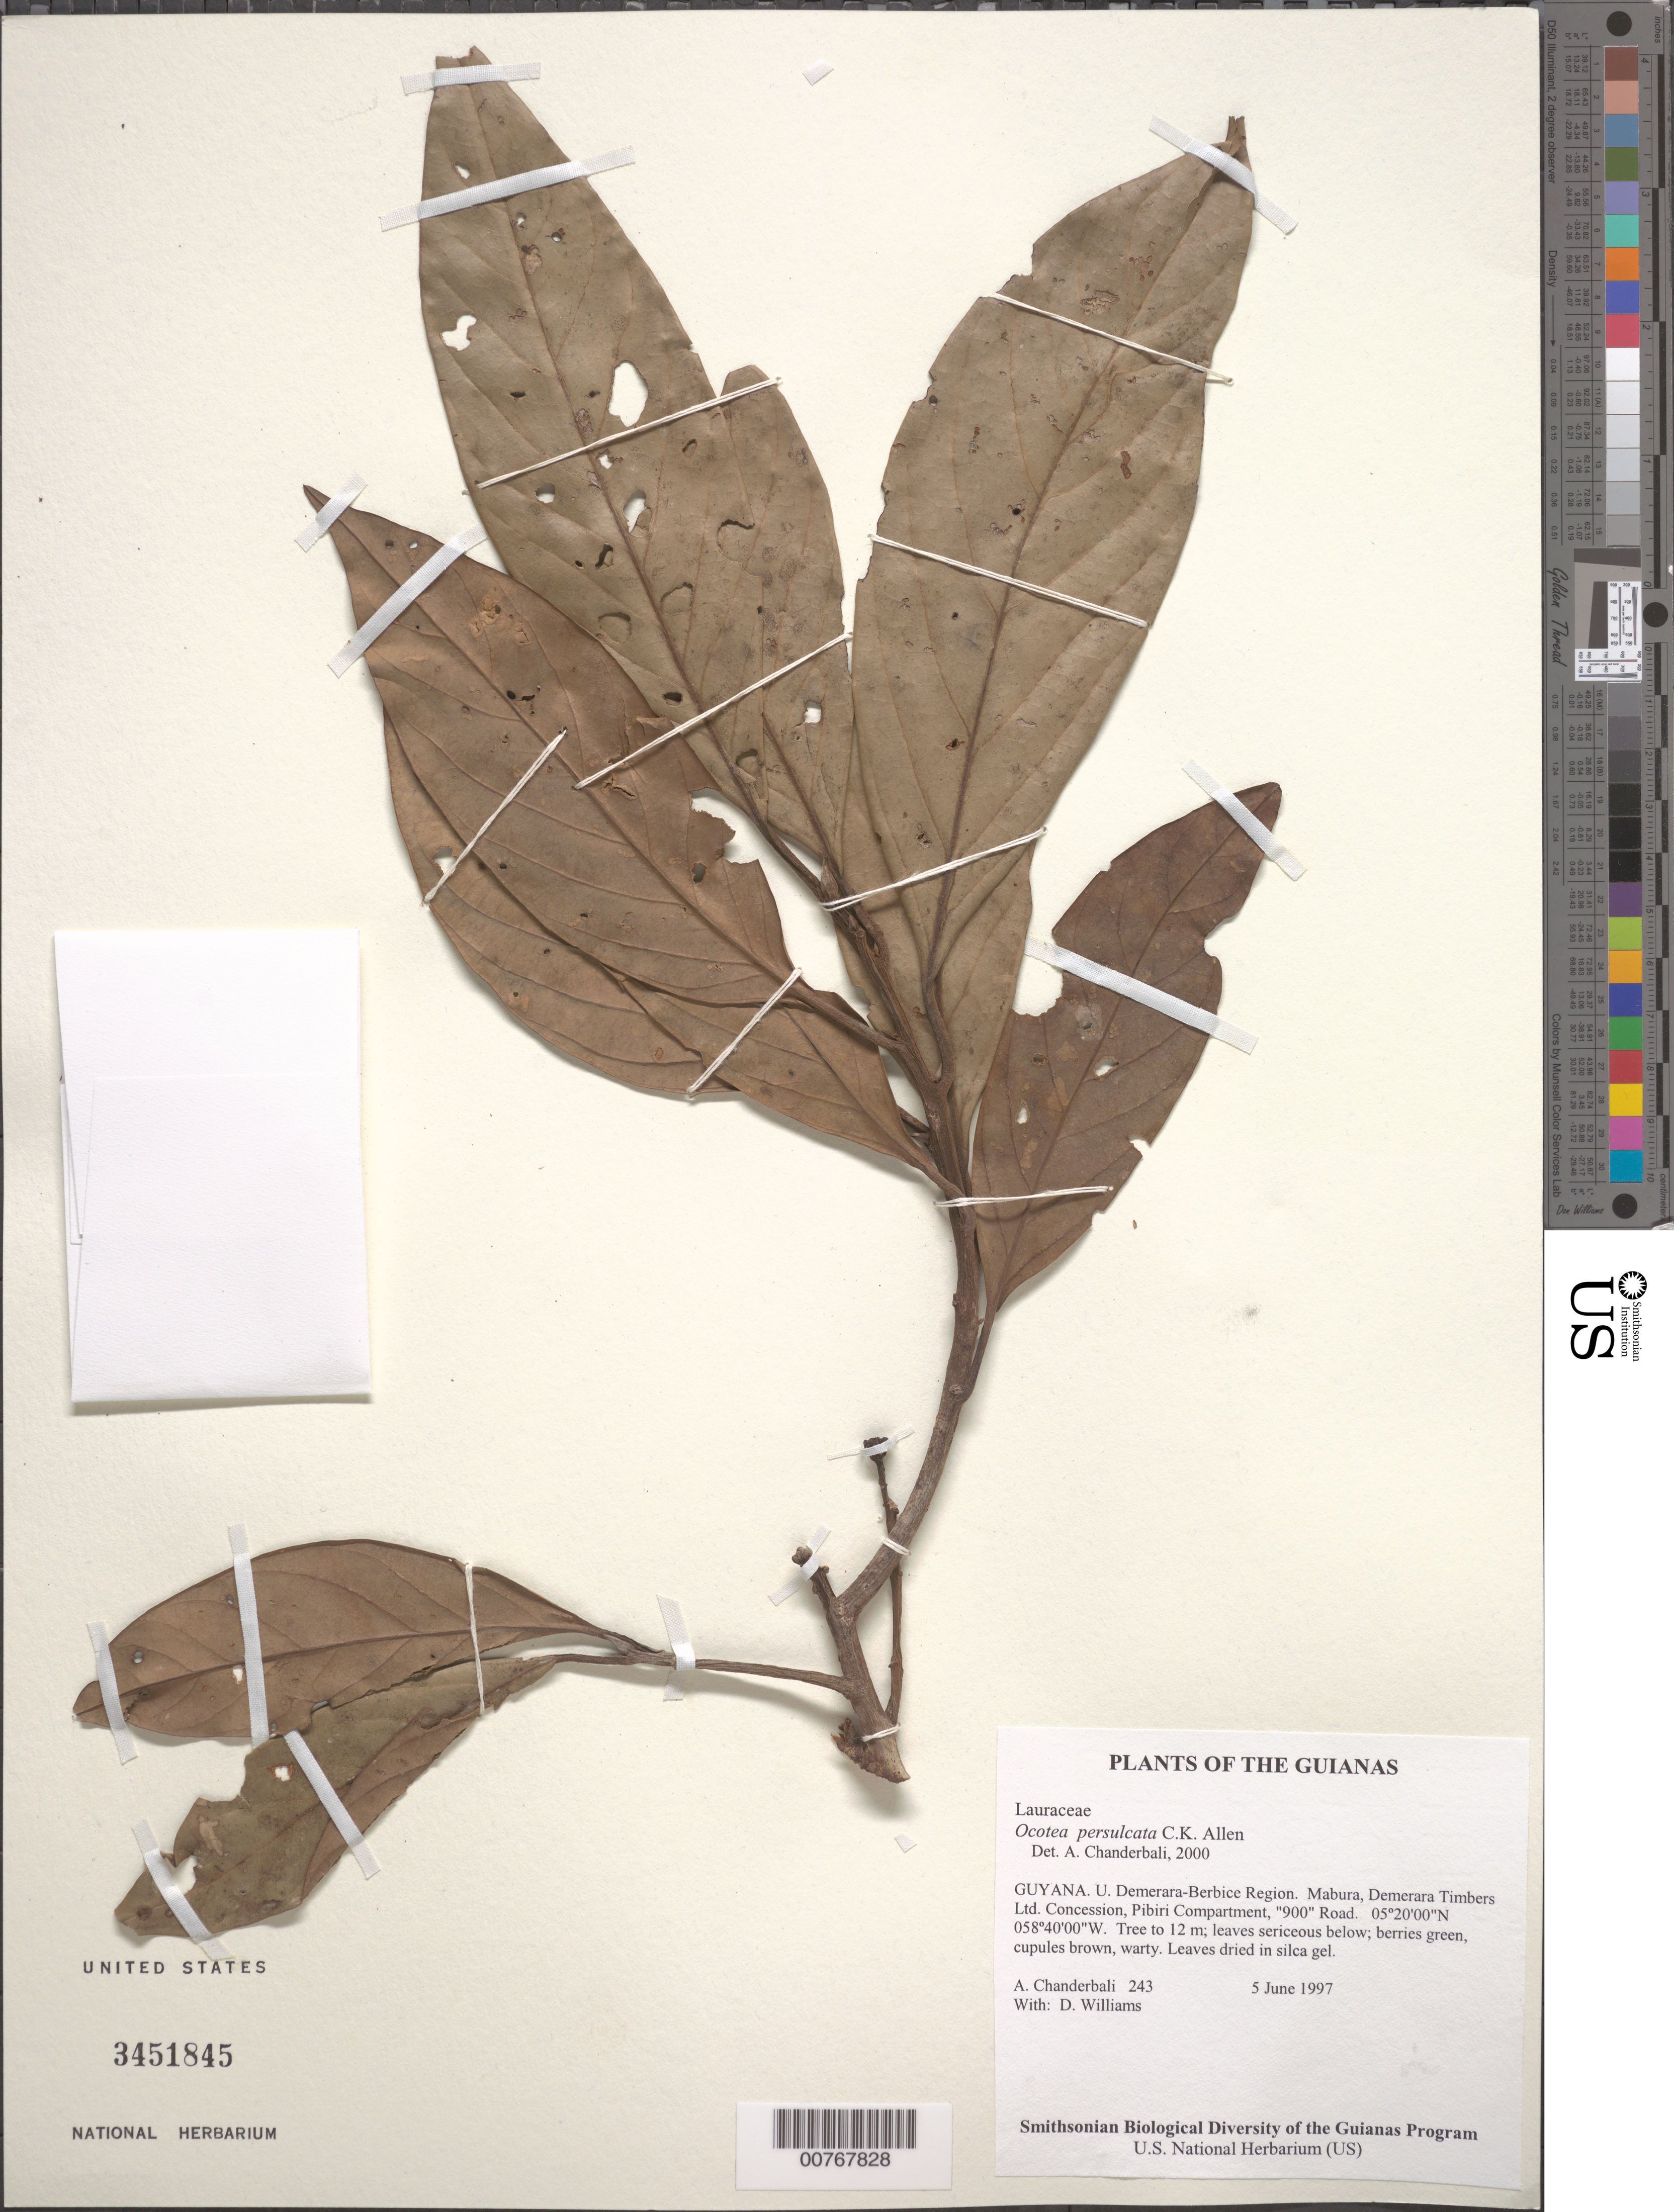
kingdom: Plantae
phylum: Tracheophyta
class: Magnoliopsida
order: Laurales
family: Lauraceae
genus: Ocotea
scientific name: Ocotea persulcata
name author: C.K. Allen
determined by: Chanderbali, Andre Shashi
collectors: A. S. Chanderbali & D. Williams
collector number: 243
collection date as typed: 5 June 1997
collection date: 1997-06-05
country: Guyana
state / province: U. Demerara-Berbice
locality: Mabura, Demerara Timbers Ltd. Concession, Pibiri Compartment, "900" Road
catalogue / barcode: US 3451845